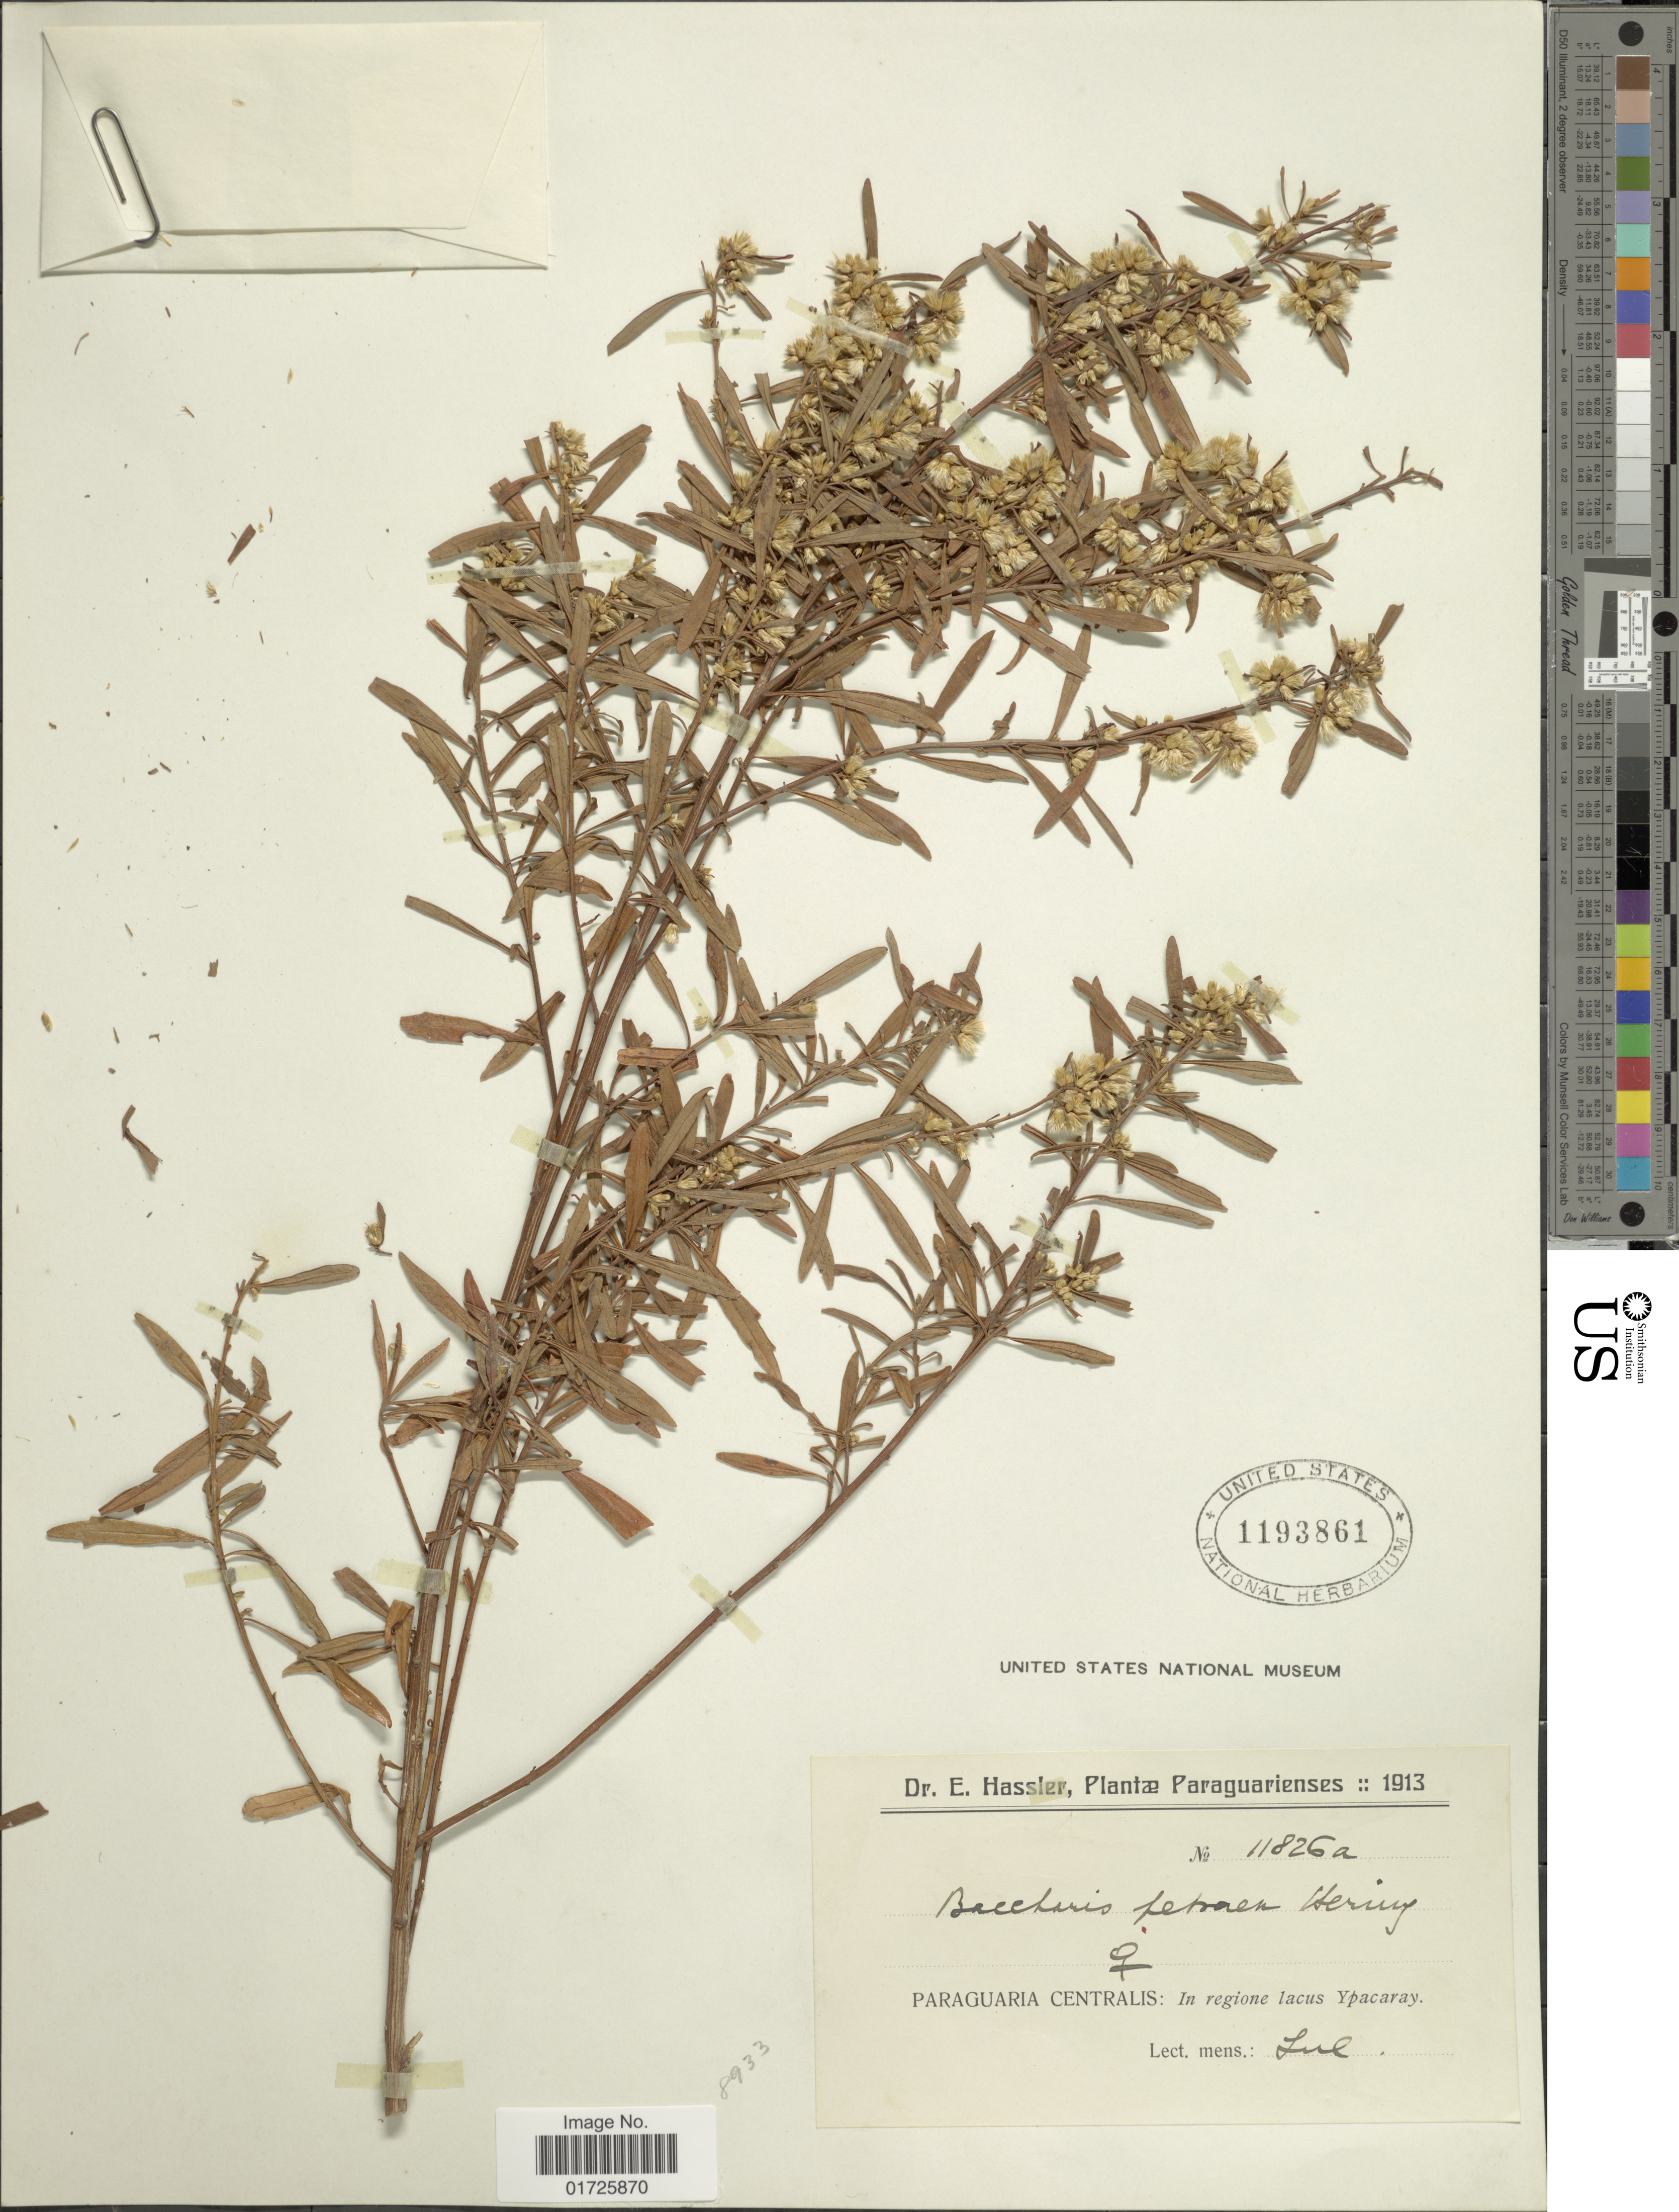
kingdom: Plantae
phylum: Tracheophyta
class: Magnoliopsida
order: Asterales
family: Asteraceae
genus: Baccharis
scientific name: Baccharis petraea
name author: Herring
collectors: E. Hassler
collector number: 11826a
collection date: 1913-07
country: Paraguay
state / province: Central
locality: Paraguaria Centralis: In regione lacus Ypacaray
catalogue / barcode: US 1193861